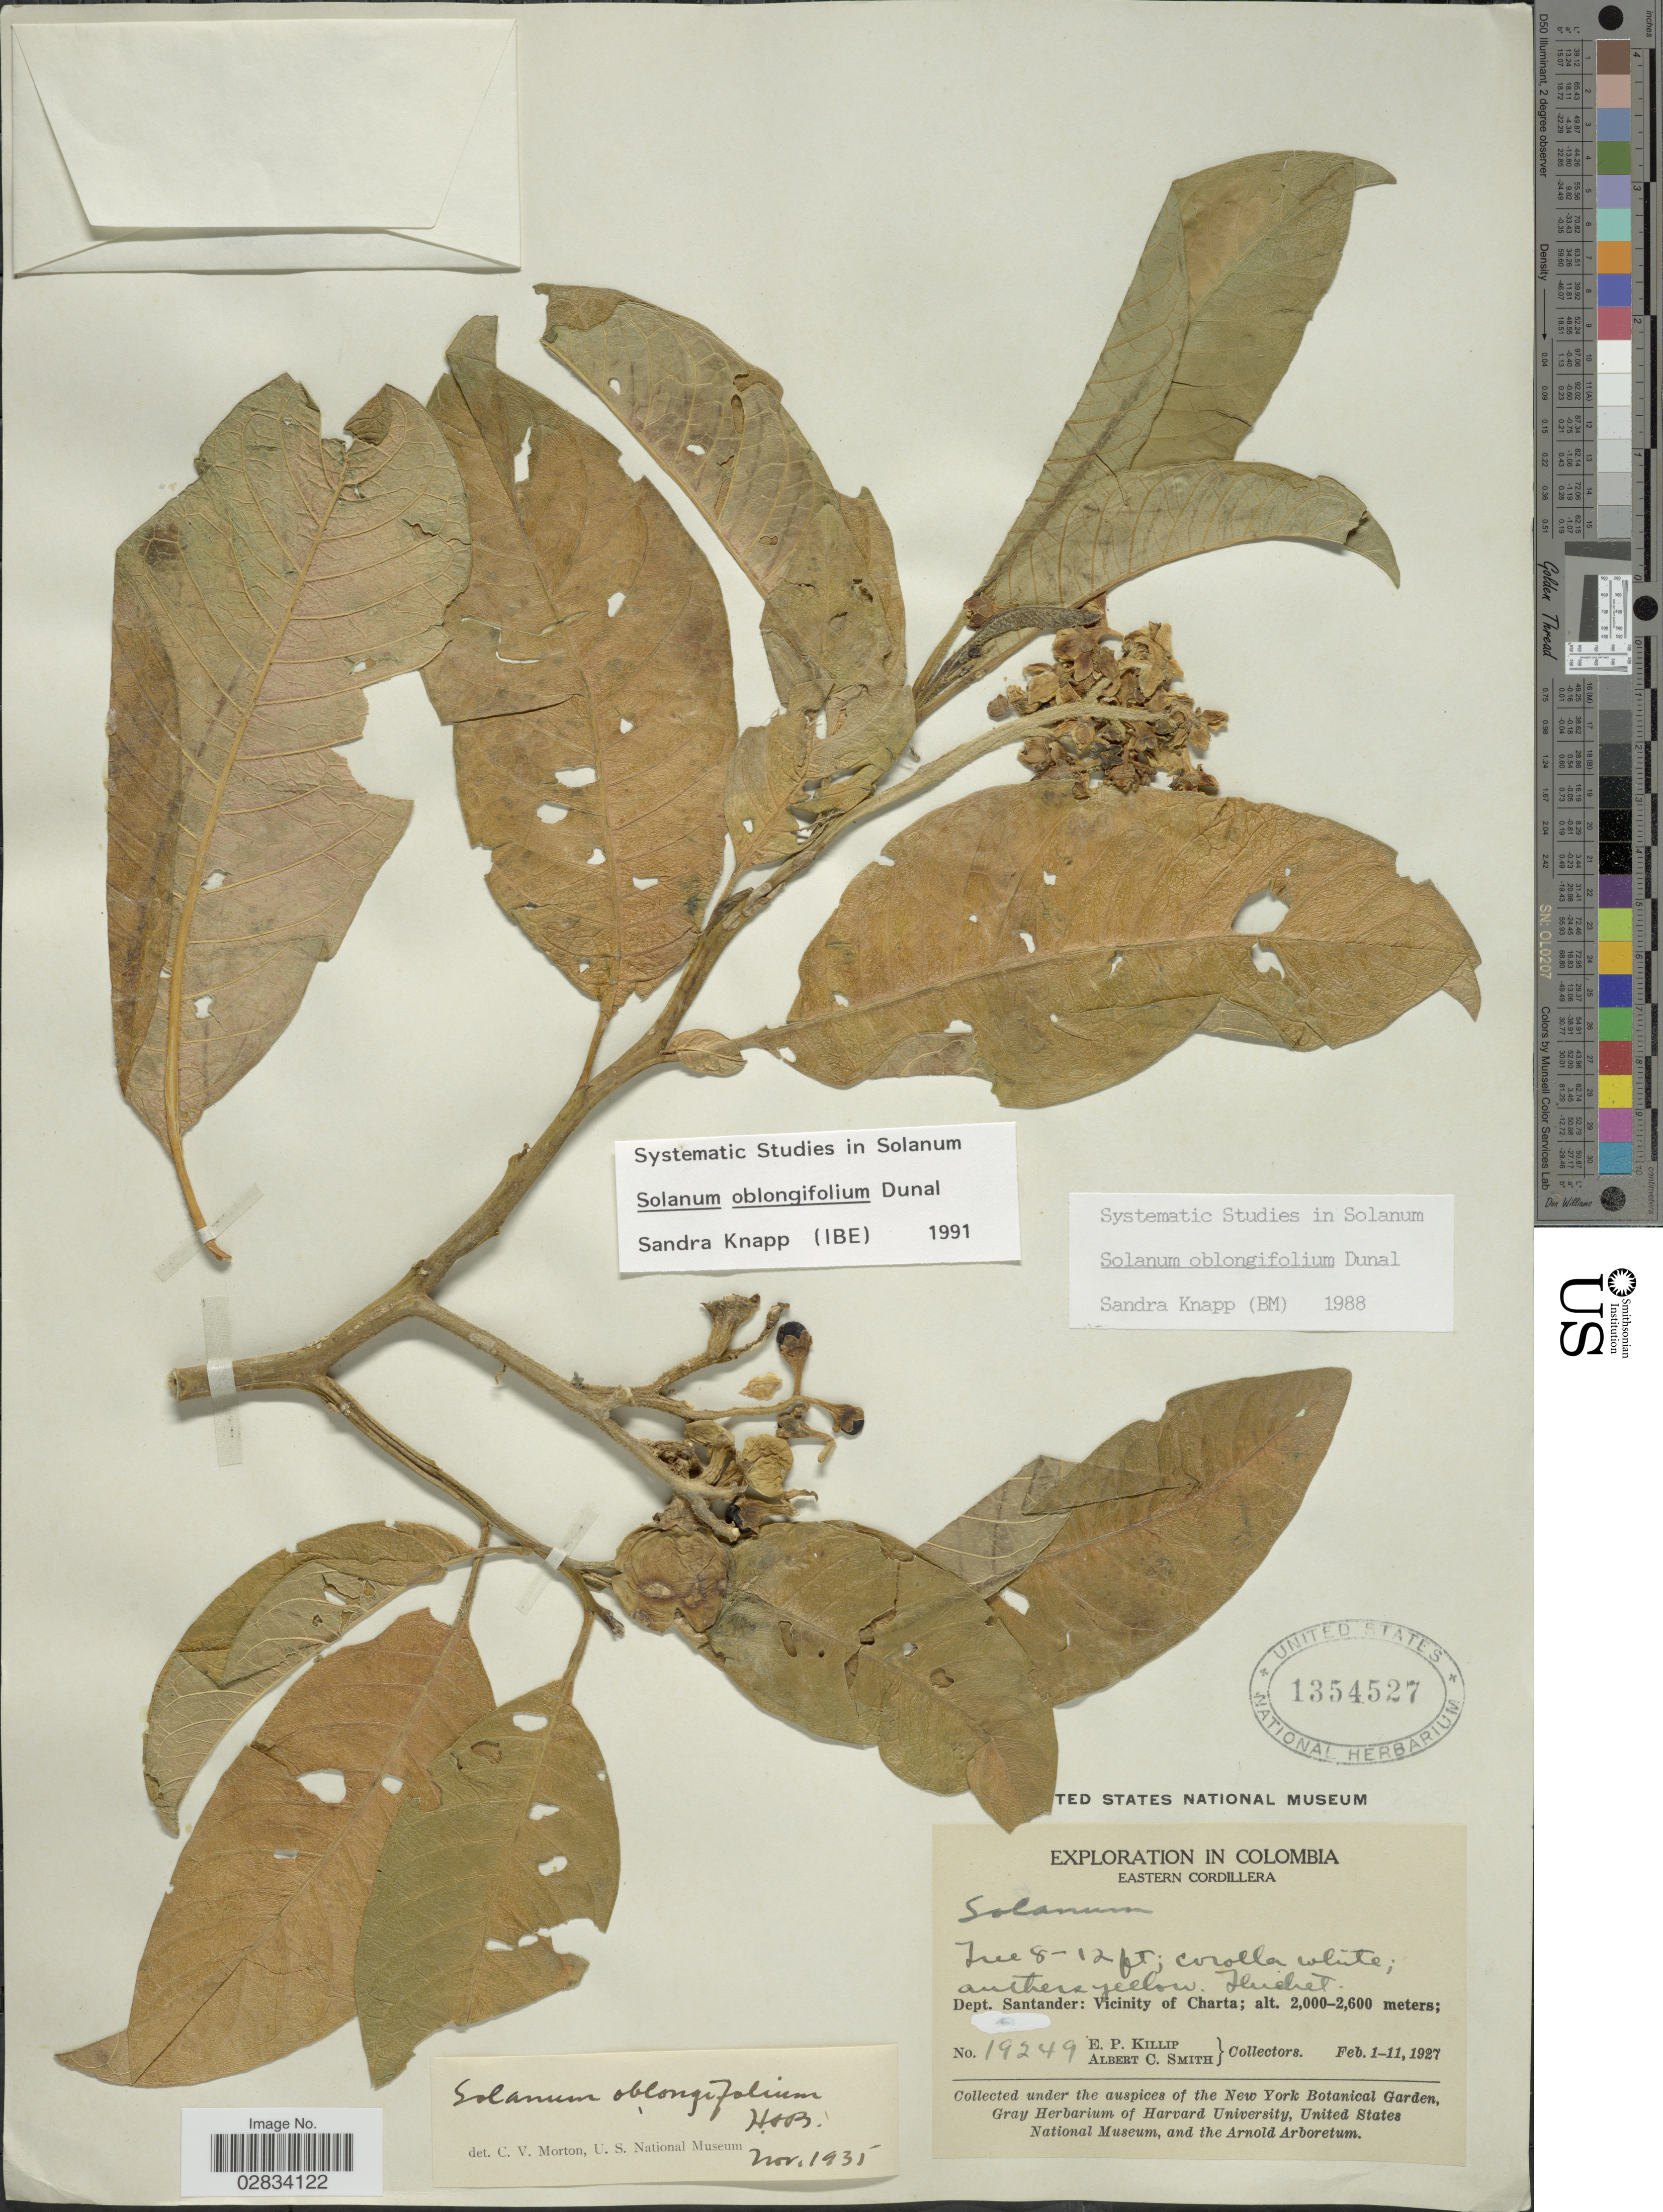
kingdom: Plantae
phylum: Tracheophyta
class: Magnoliopsida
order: Solanales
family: Solanaceae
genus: Solanum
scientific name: Solanum oblongifolium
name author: Duval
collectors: E. P. Killip & A. C. Smith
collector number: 19249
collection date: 1927-02-01/1927-02-11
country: Colombia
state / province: Santander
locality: Eastern Cordillera, Dept. Santander, Vicinity of Charta.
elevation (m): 2000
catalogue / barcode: US 1354527